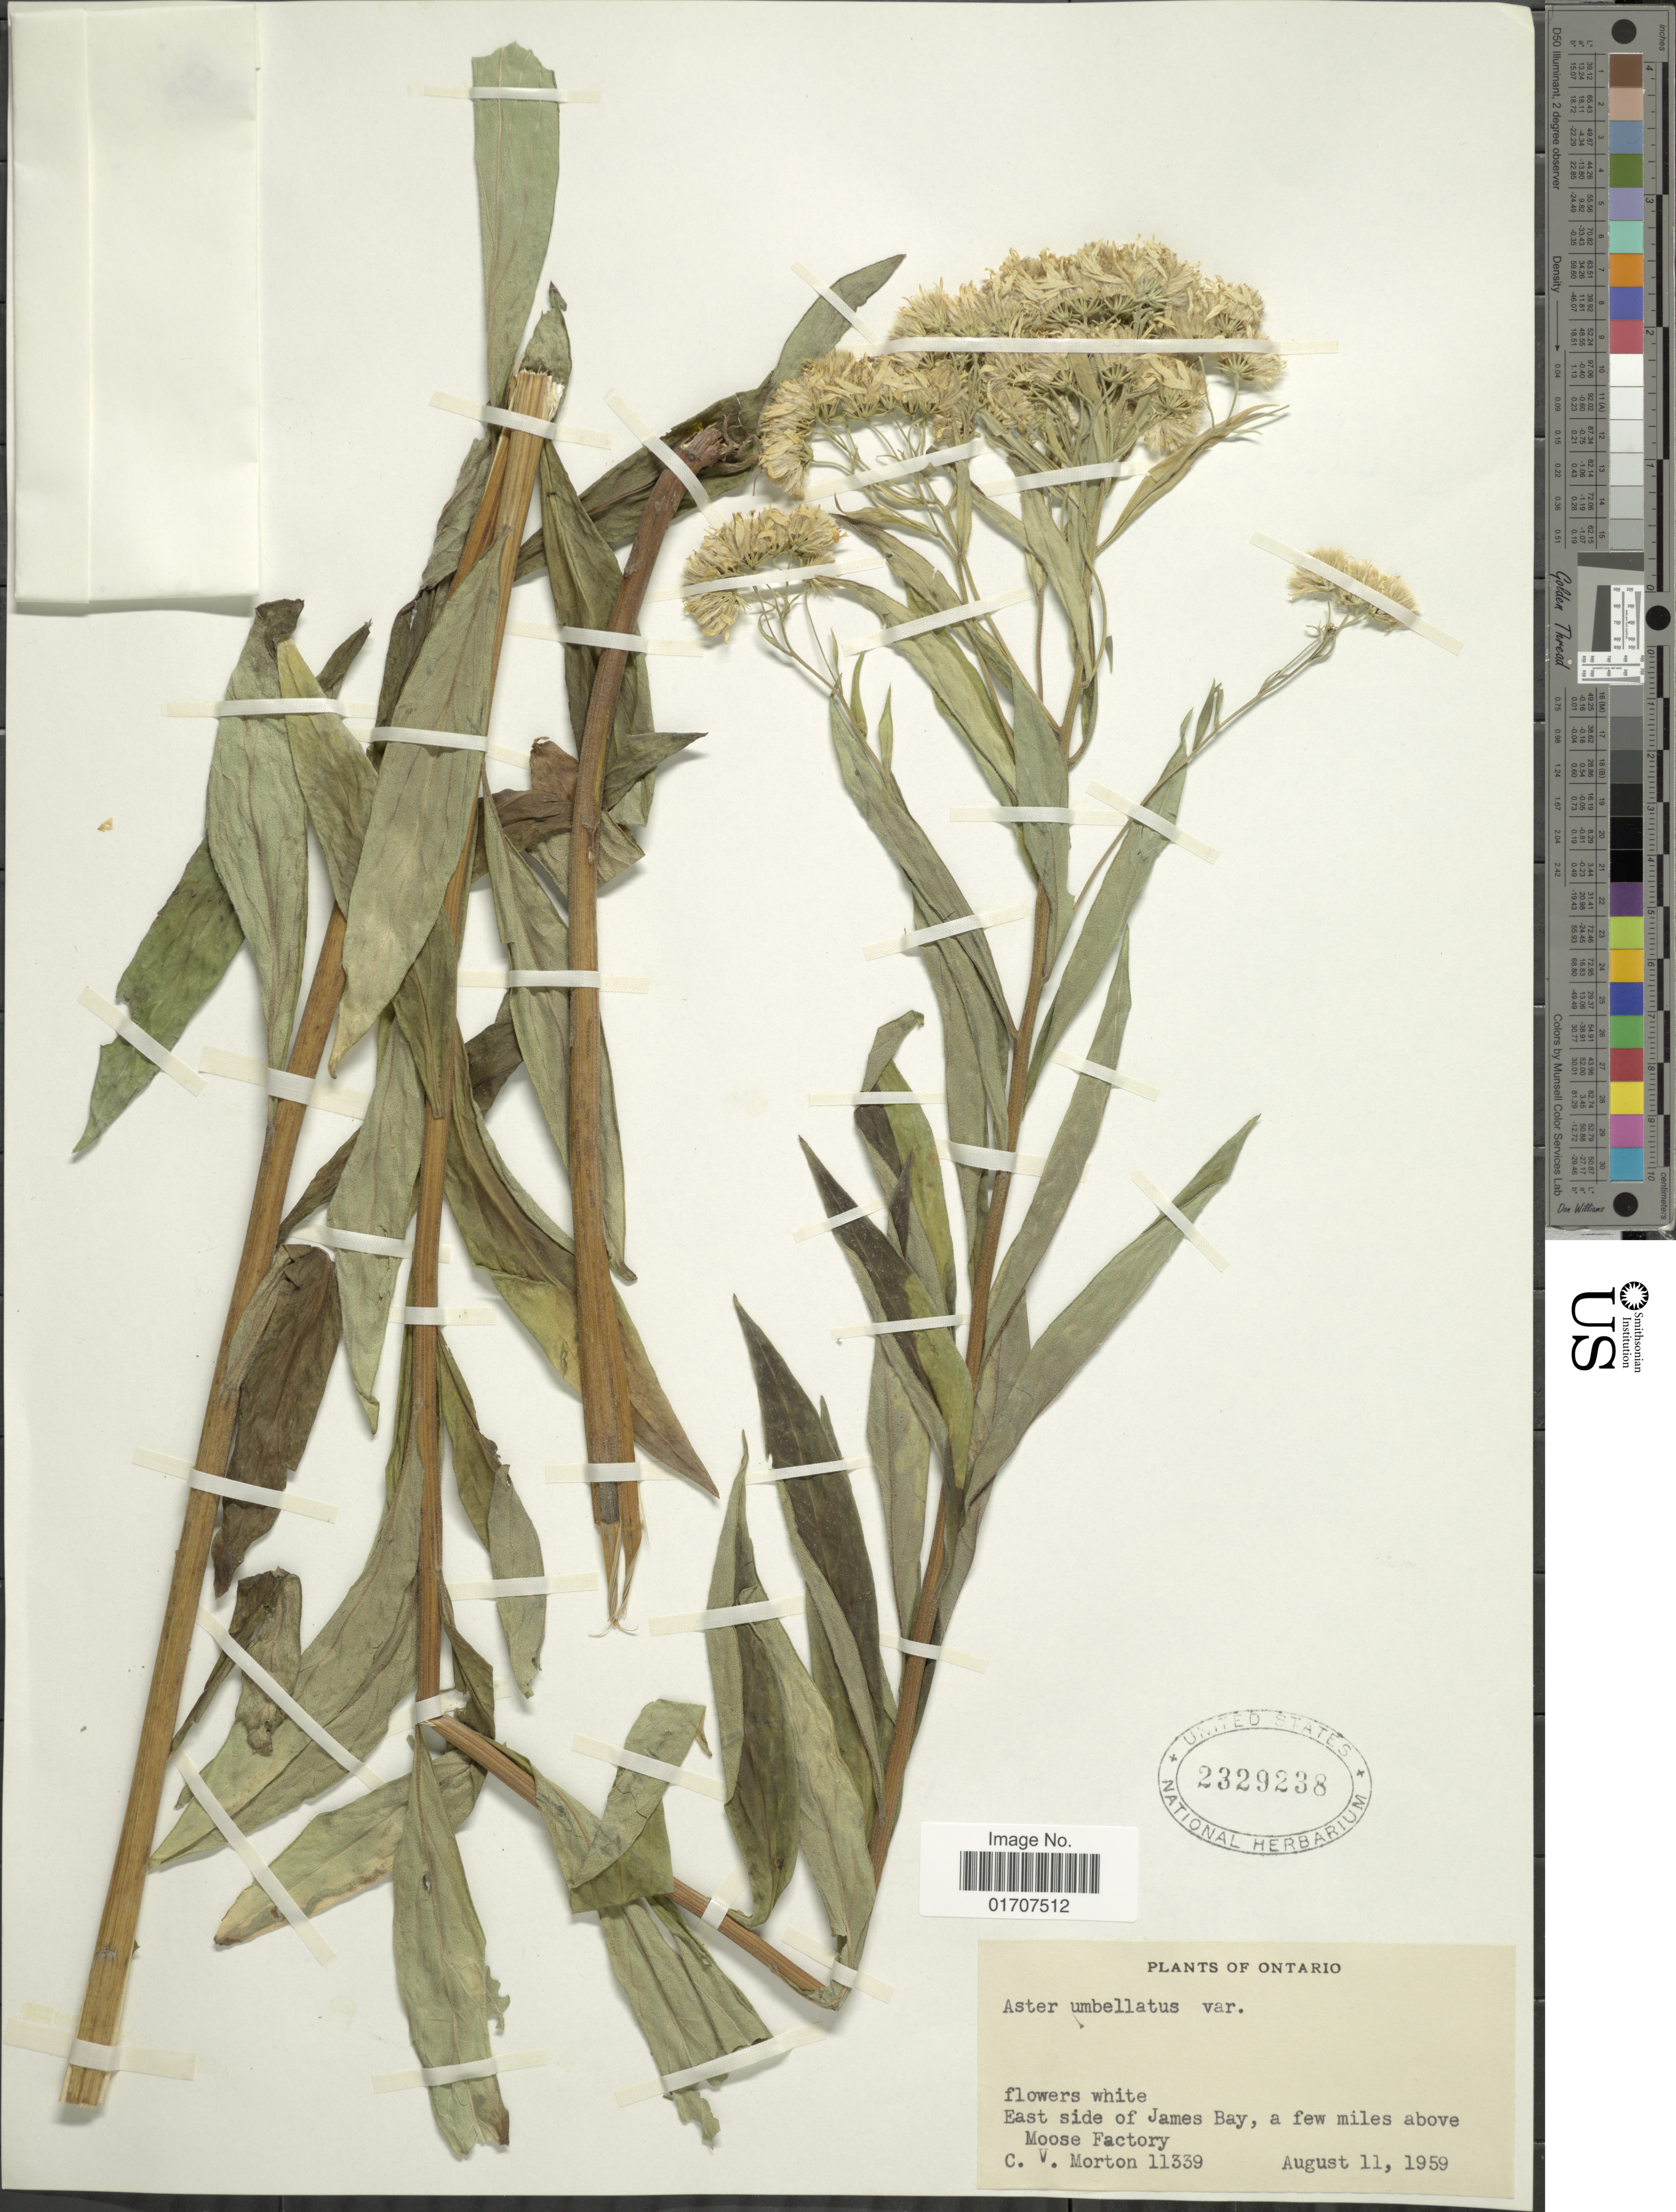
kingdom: Plantae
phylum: Tracheophyta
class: Magnoliopsida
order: Asterales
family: Asteraceae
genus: Doellingeria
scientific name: Doellingeria umbellata var. pubens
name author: (A. Gray) Britton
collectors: C. V. Morton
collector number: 11339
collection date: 1959-08-11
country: Canada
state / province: Ontario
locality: East side of James Bay, a few miles above Moose Factory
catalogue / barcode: US 2329238